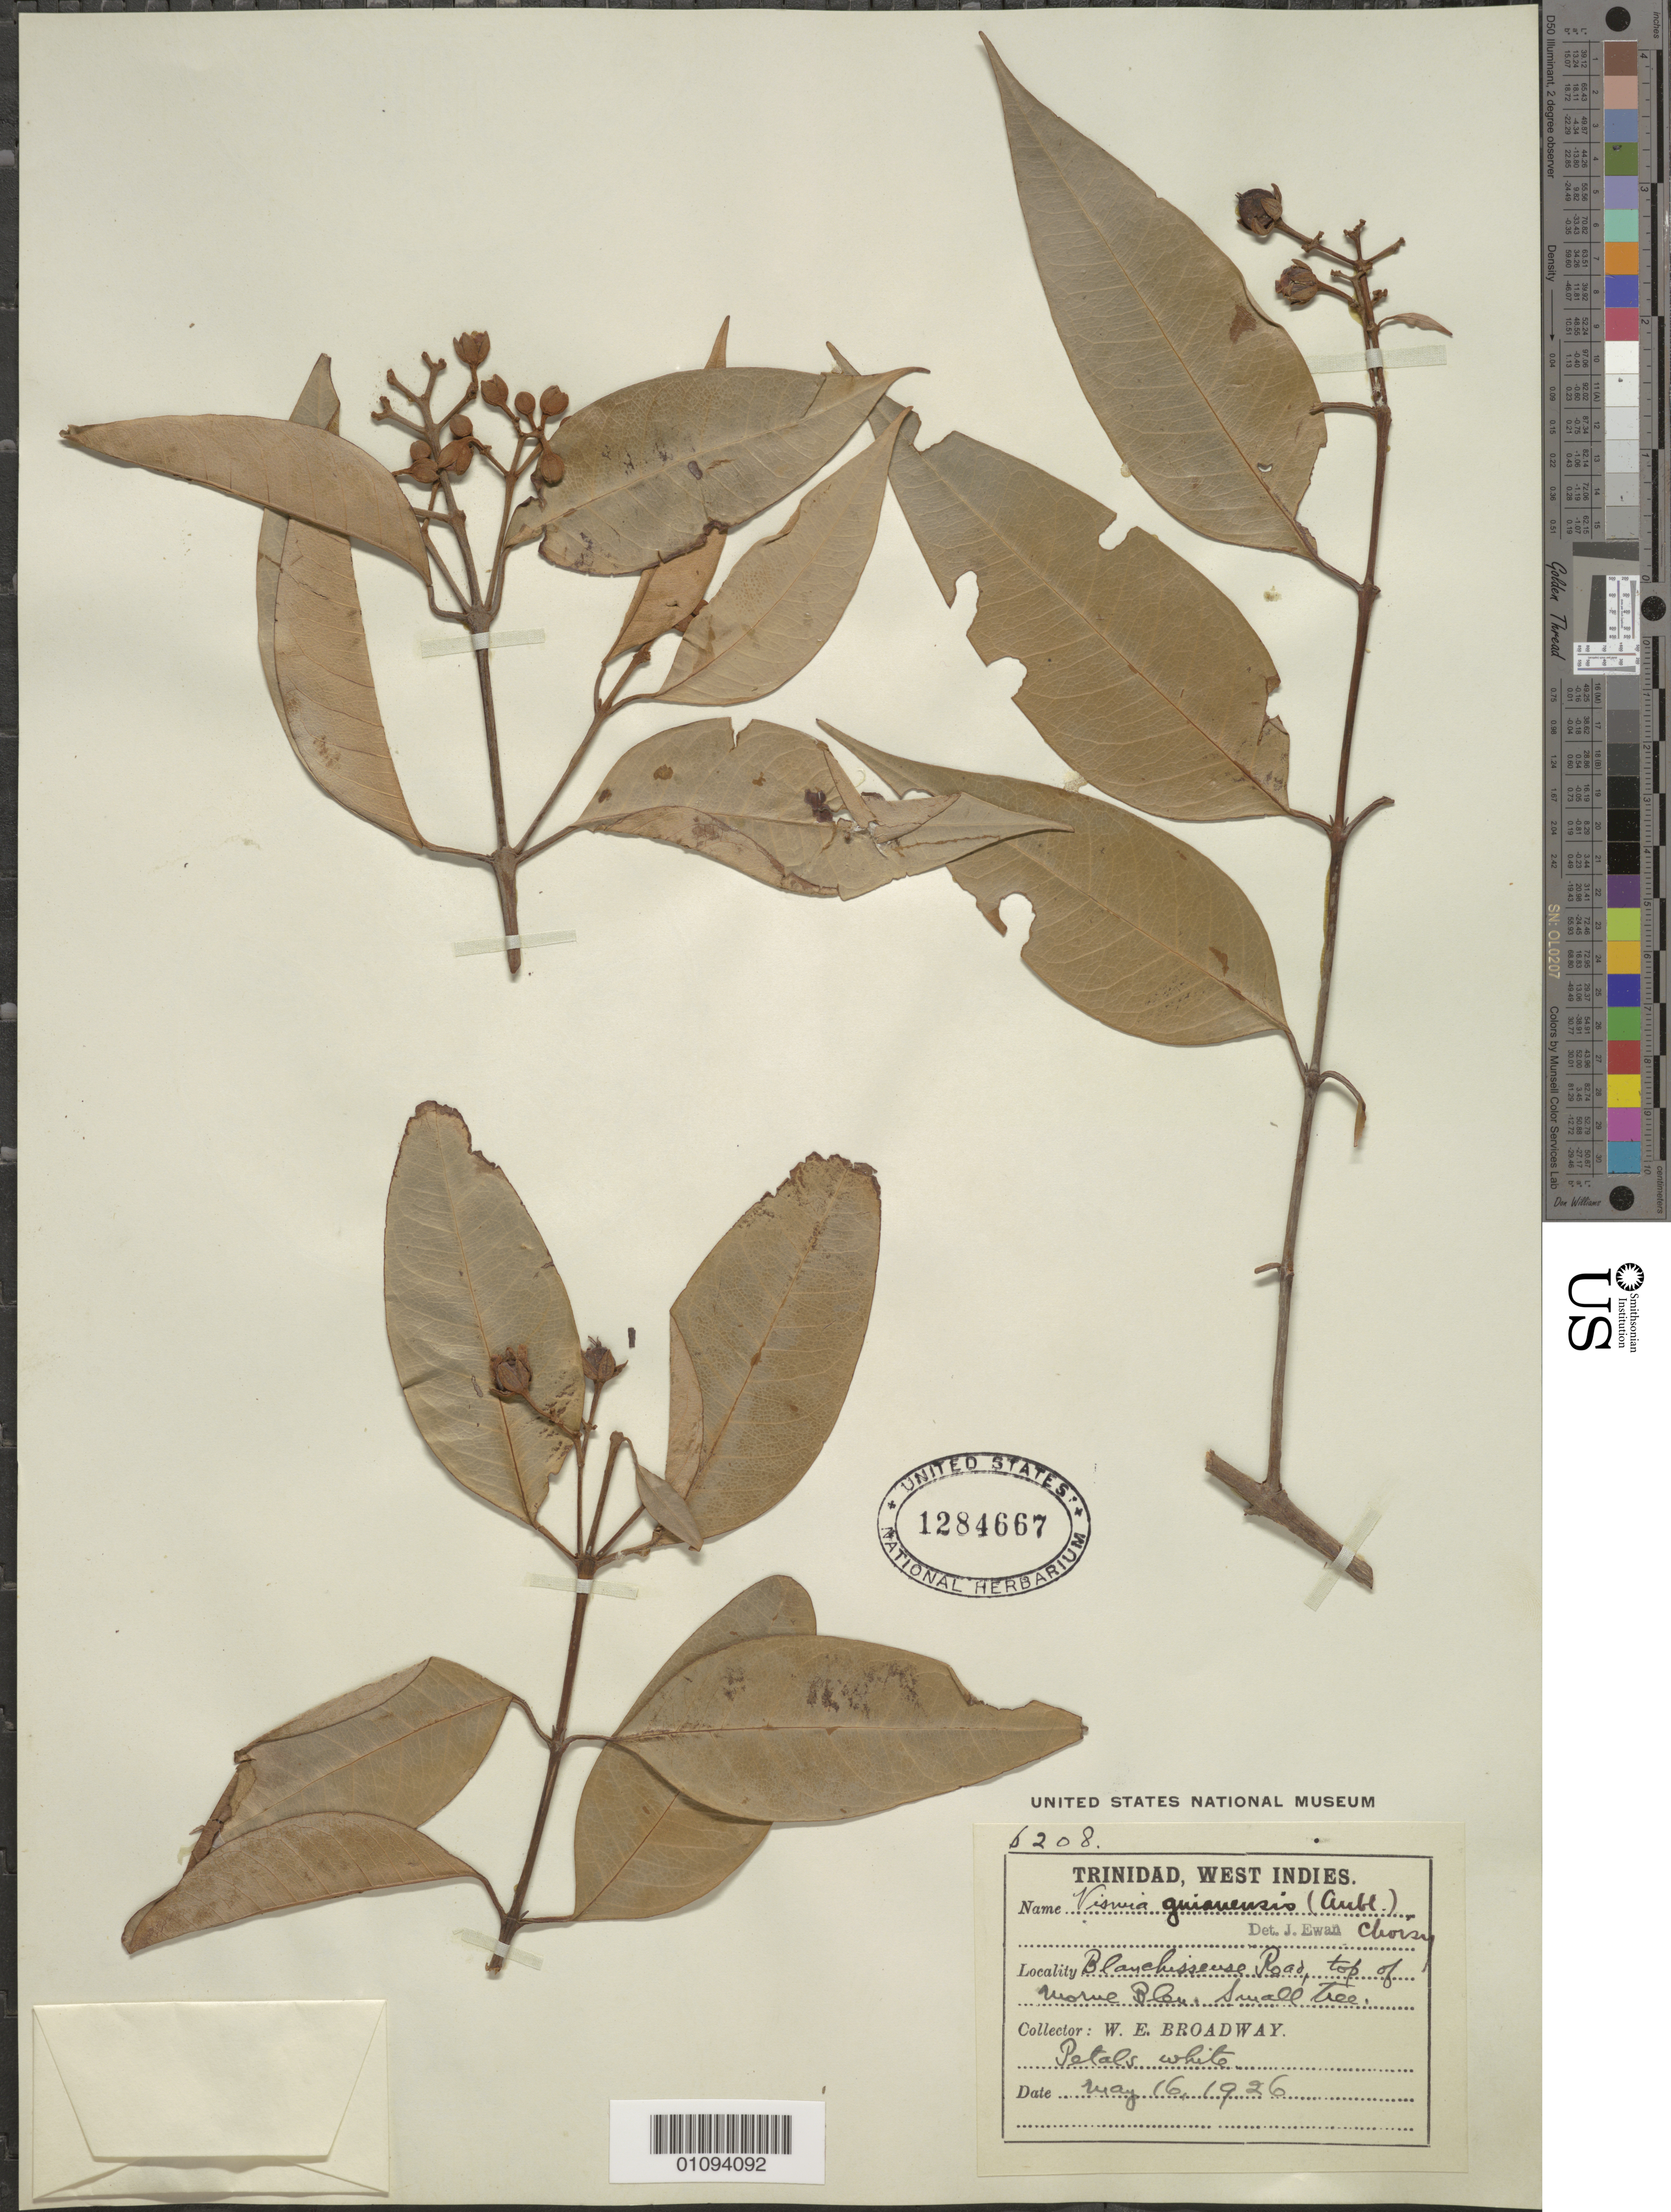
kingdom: Plantae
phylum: Tracheophyta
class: Magnoliopsida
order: Malpighiales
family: Hypericaceae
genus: Vismia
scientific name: Vismia guianensis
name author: (Aubl.) Pers.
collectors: W. E. Broadway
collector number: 6208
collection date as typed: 16 May 1926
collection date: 1926-05-16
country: Trinidad and Tobago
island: Trinidad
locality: Blauehissease Road, top of Moure Blan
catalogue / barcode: US 1284667